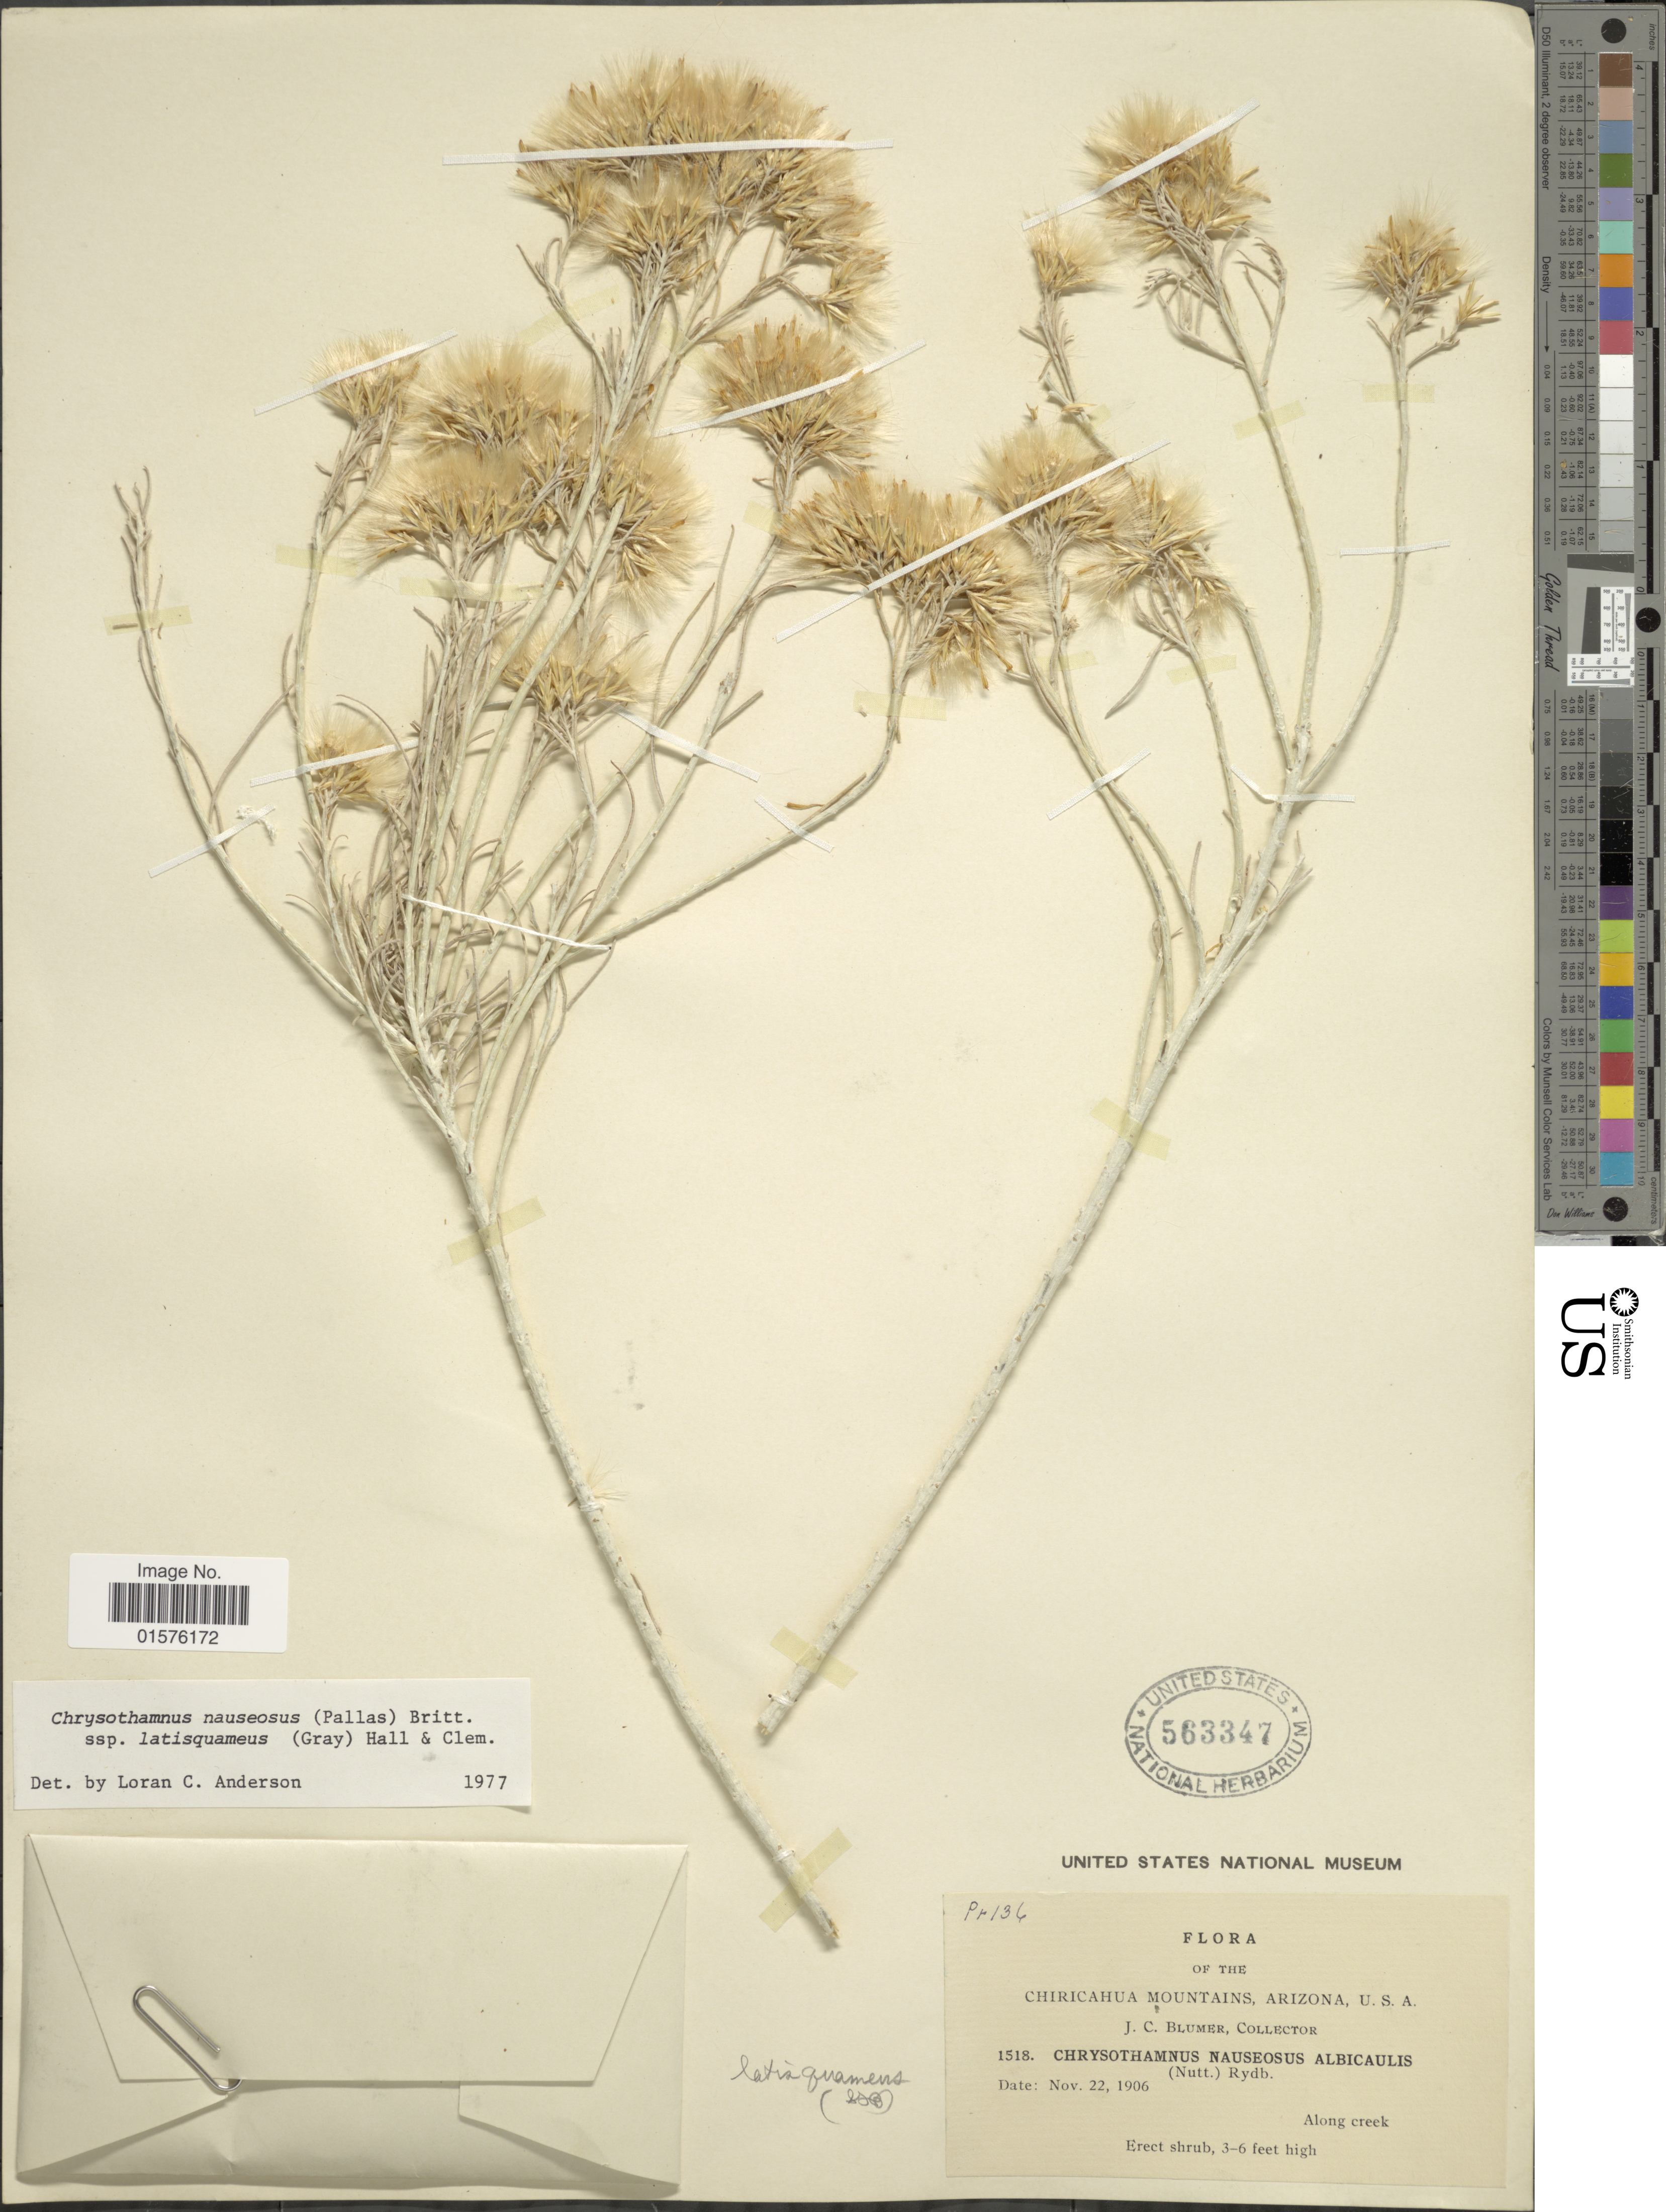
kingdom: Plantae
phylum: Tracheophyta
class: Magnoliopsida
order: Asterales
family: Asteraceae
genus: Ericameria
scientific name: Ericameria nauseosa var. latisquamea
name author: (A. Gray) G.L. Nesom & G.I. Baird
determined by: Urbatsch, Lowell E., Curator (LSU), Louisiana State University (UNITED STATES)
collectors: J. C. Blumer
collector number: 1518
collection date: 1906-11-22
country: United States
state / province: Arizona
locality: Chiricahua Mountains, along creek.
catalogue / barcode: US 563347